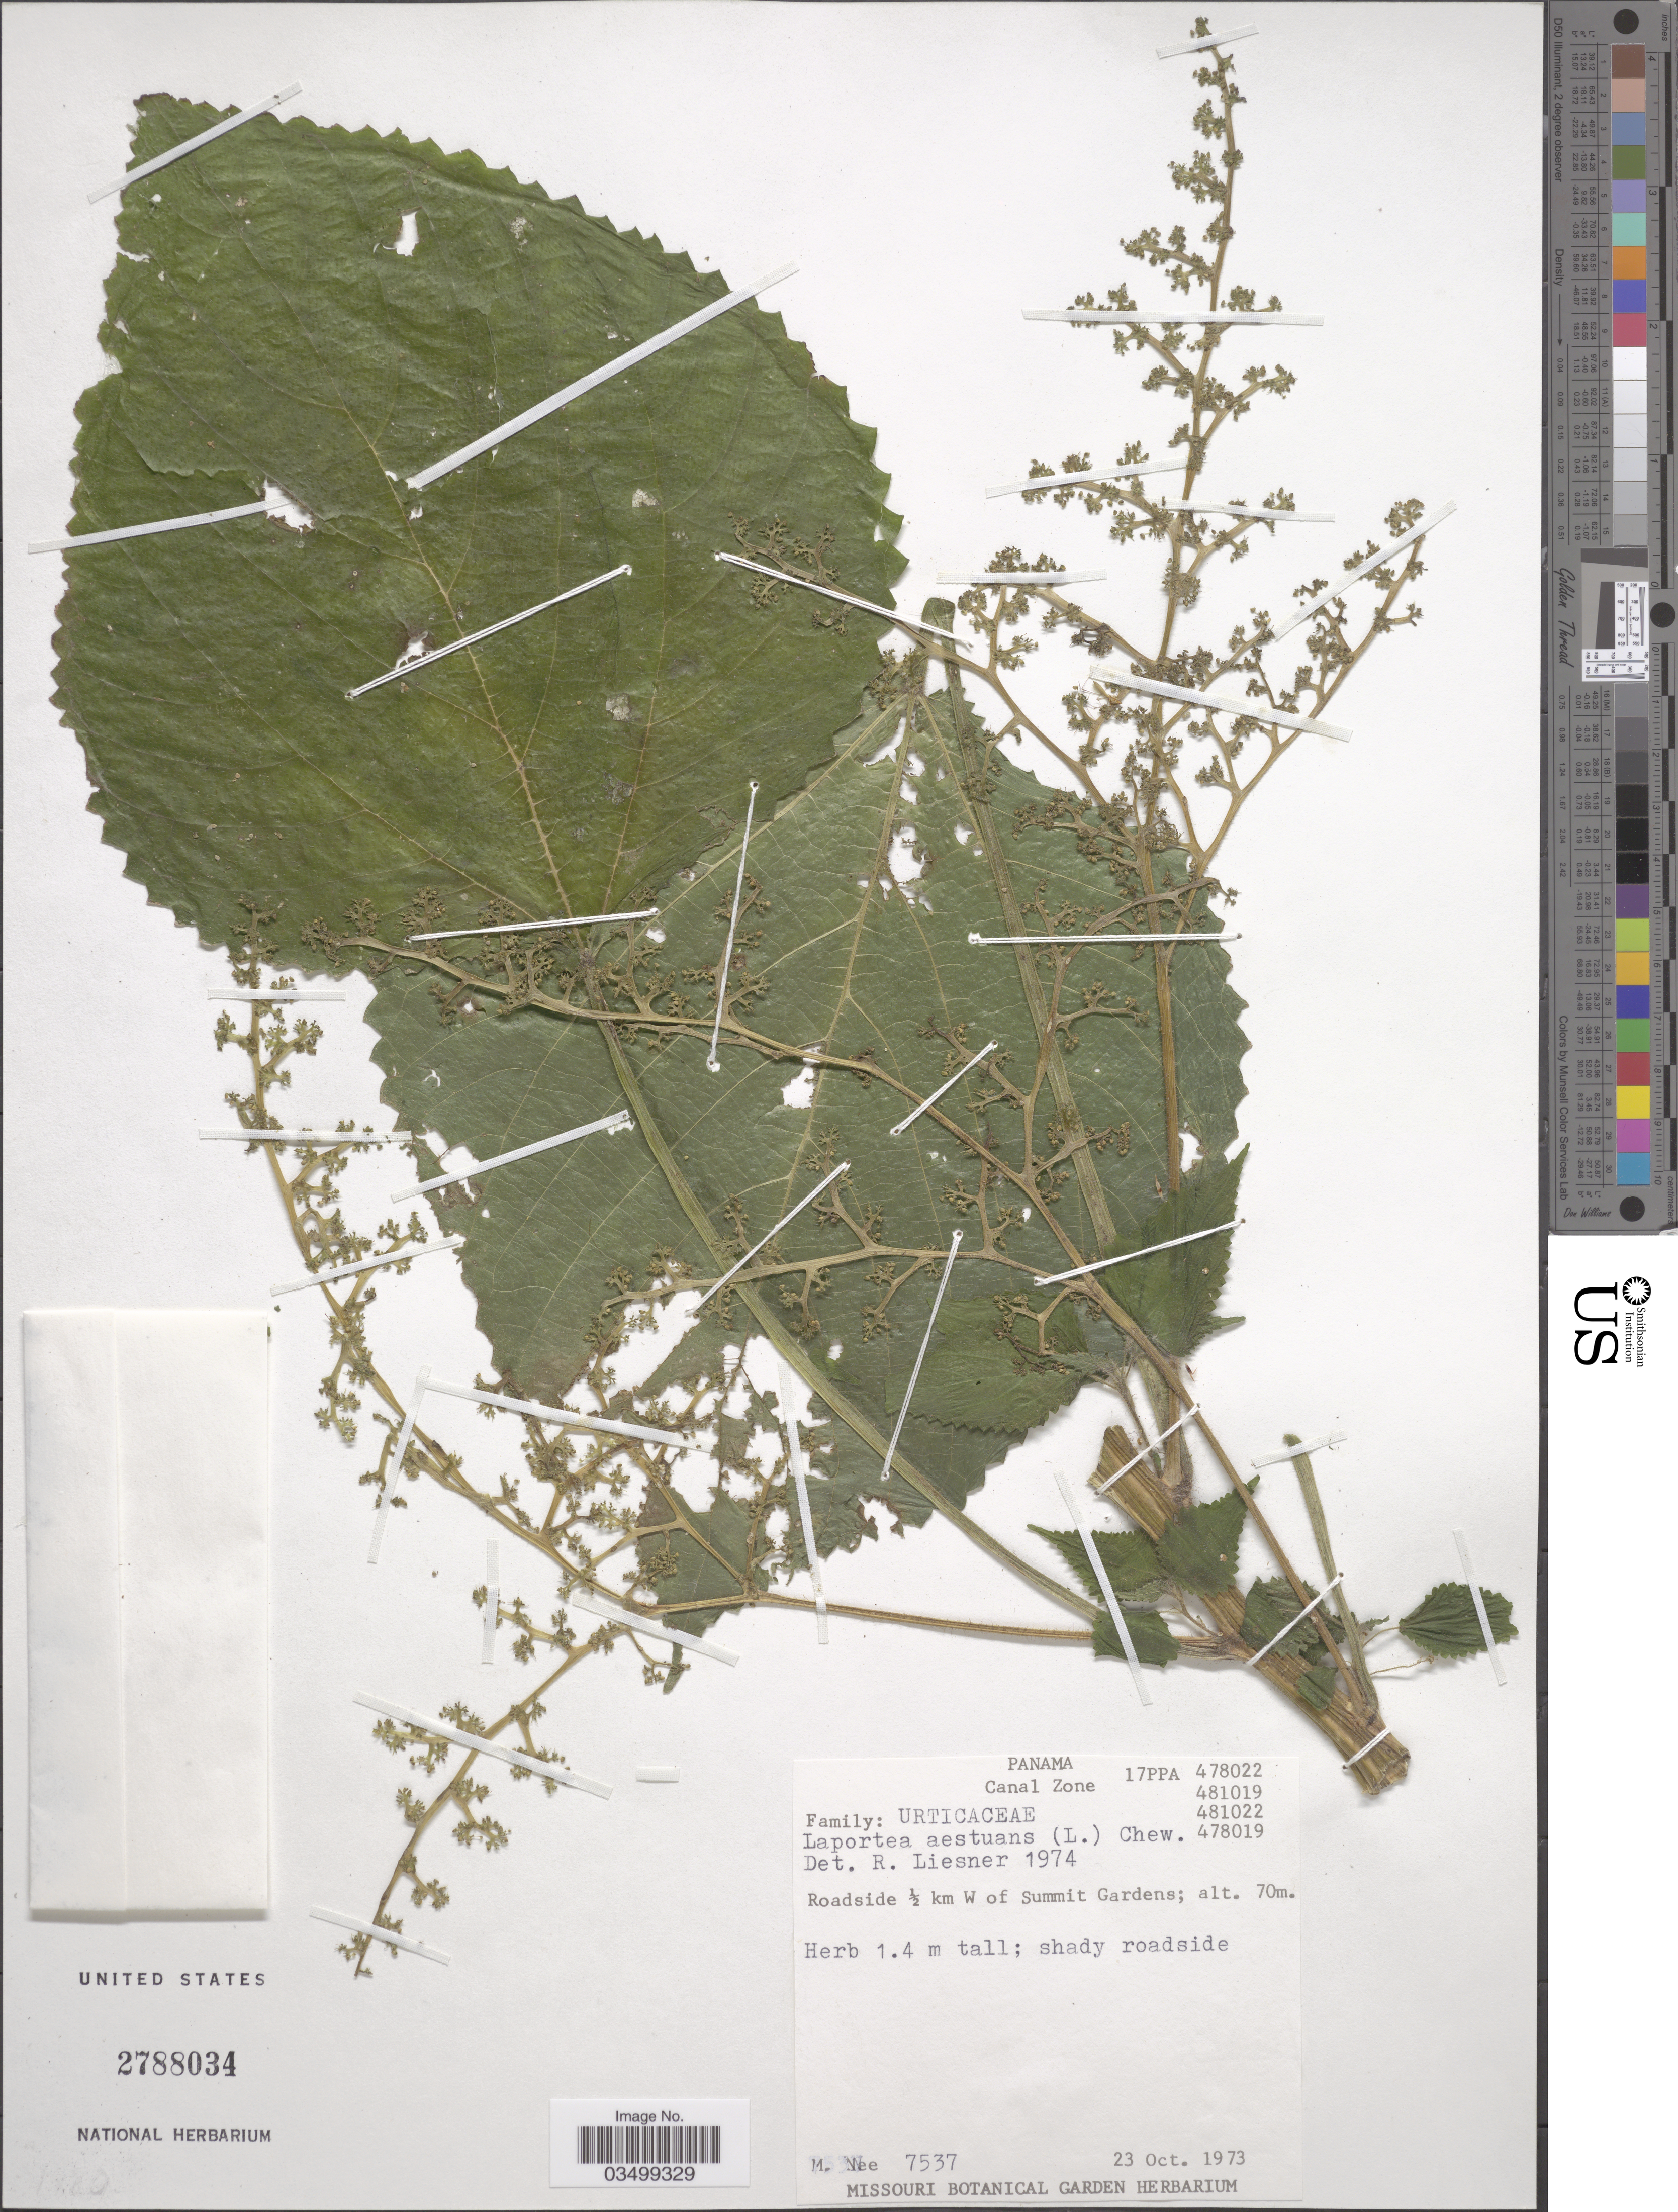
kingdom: Plantae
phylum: Tracheophyta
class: Magnoliopsida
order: Rosales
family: Urticaceae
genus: Laportea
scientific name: Laportea aestuans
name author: (L.) Chew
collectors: M. Nee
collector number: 7537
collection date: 1973-10-23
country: Panama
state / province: Colón / Panamá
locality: Canal Zone. Roadside ½ km W of Summit Gardens.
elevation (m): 70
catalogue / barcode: US 2788034